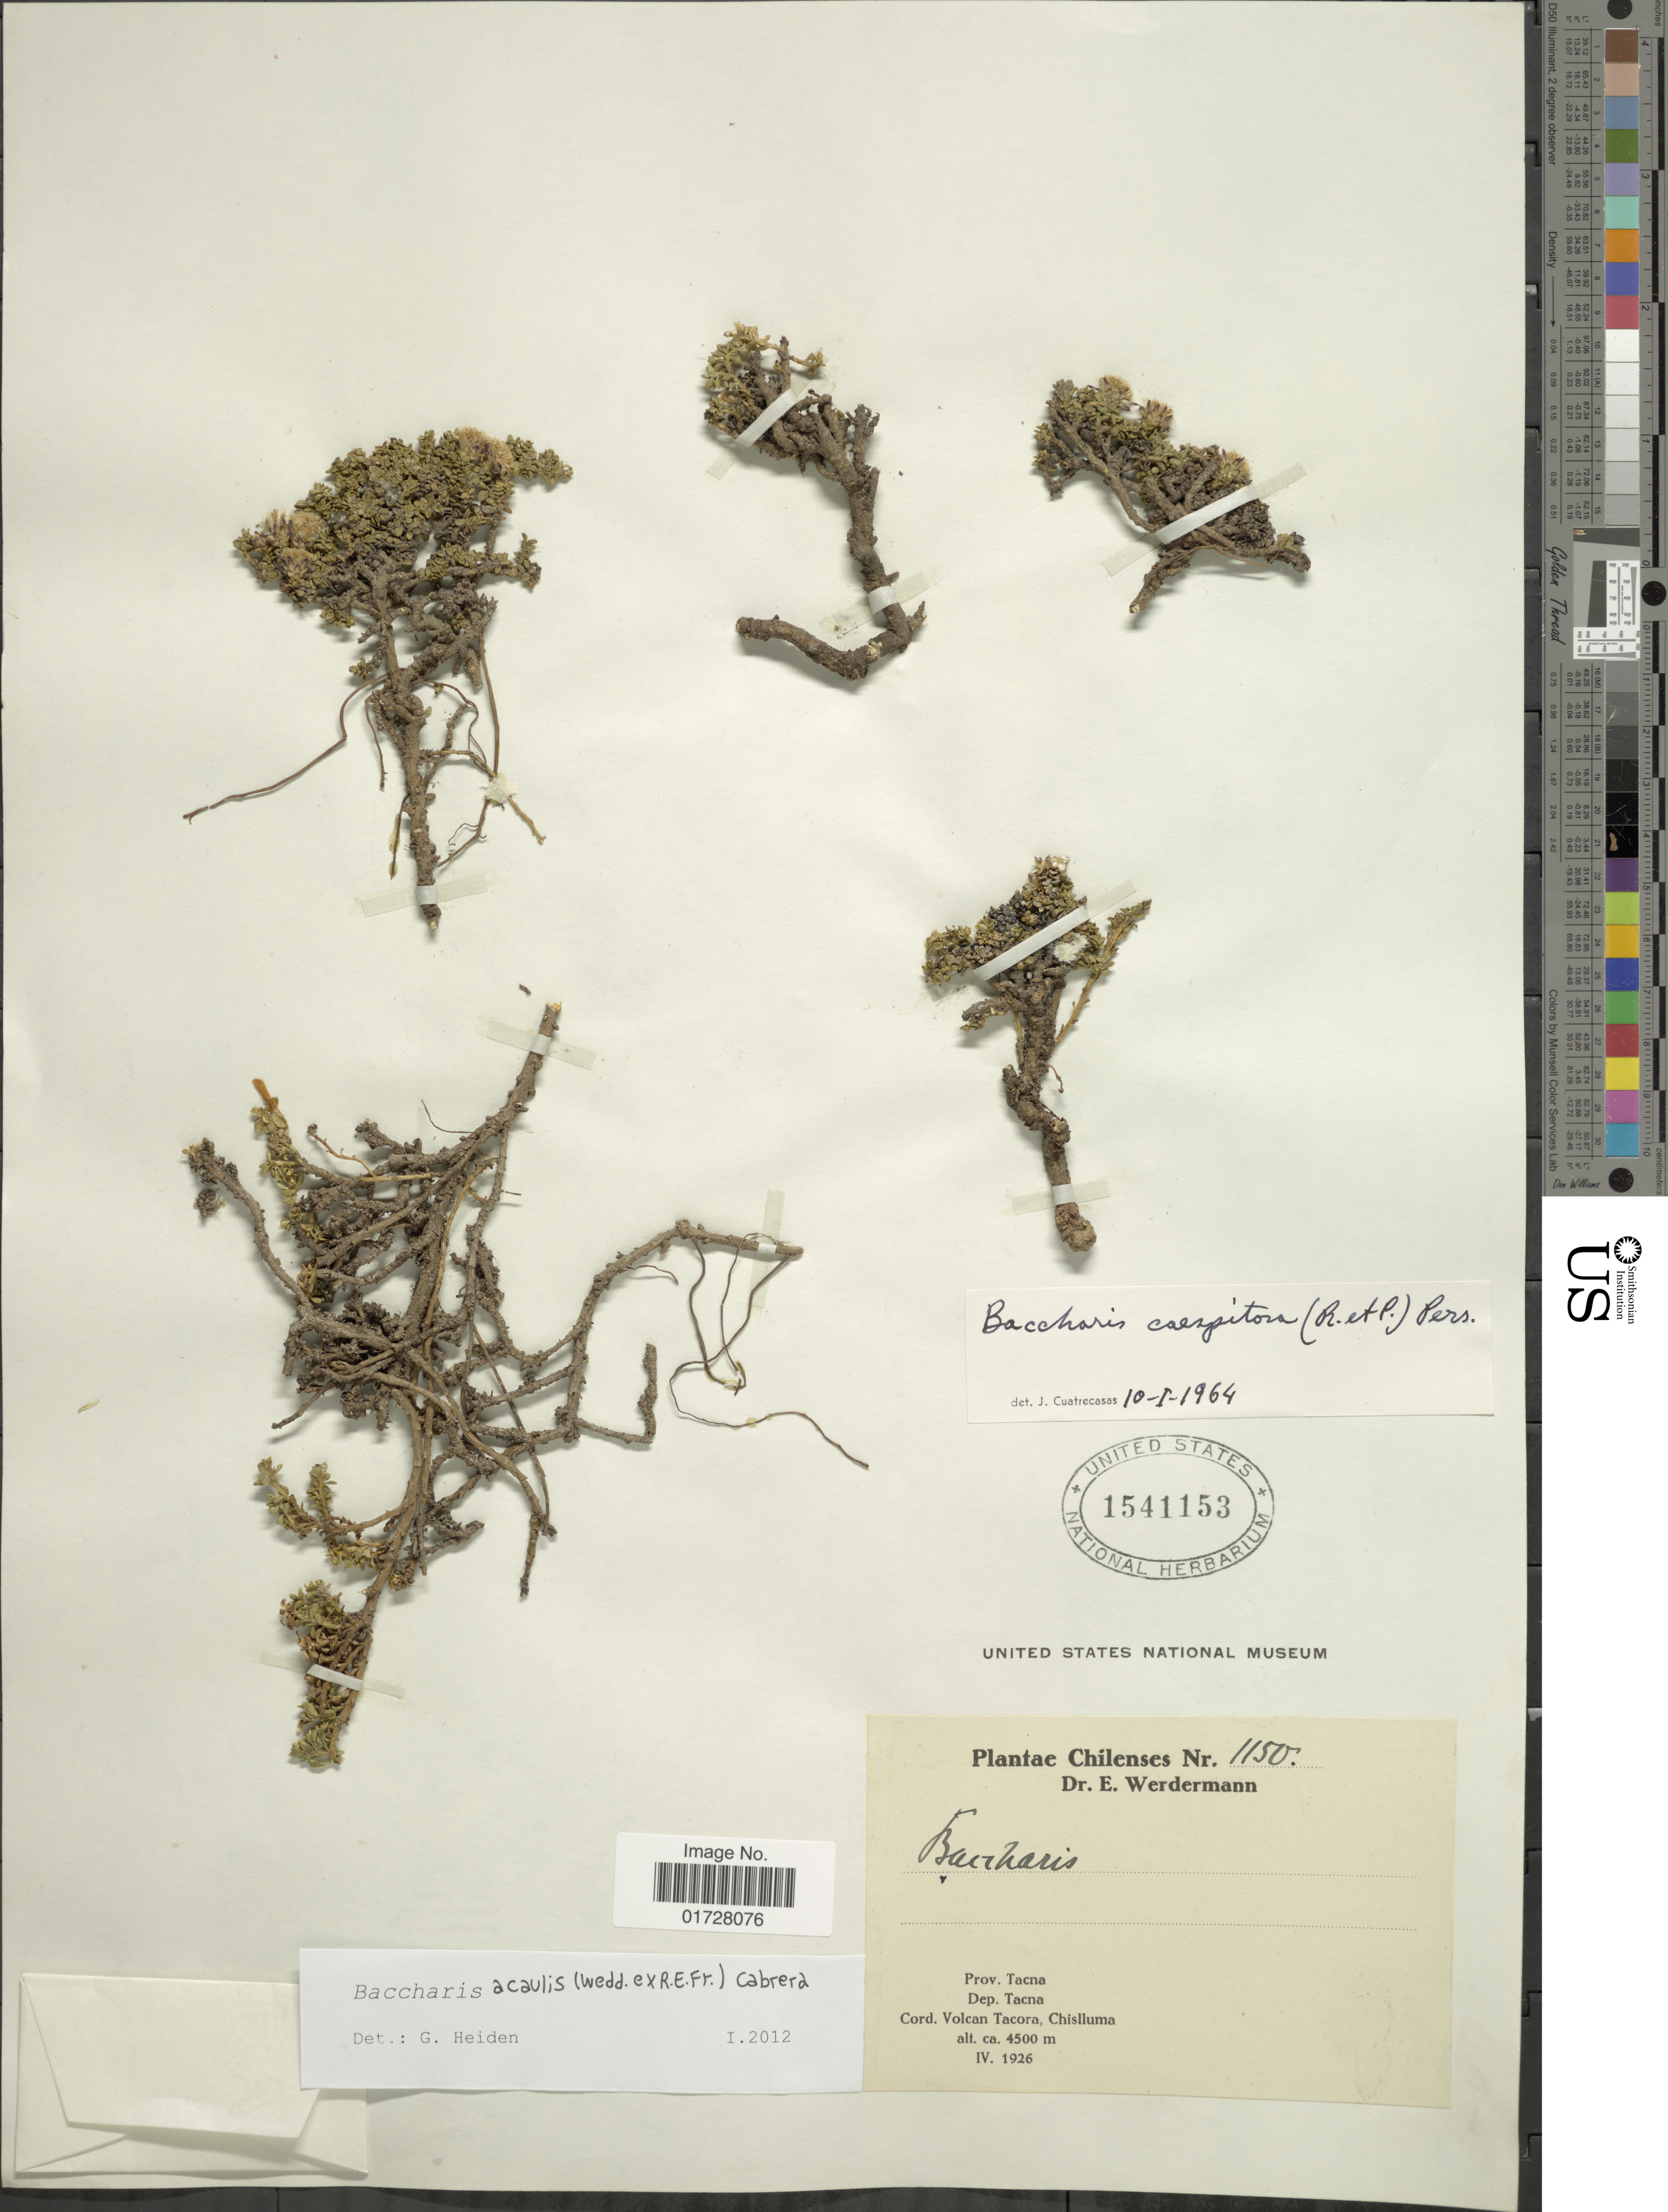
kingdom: Plantae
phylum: Tracheophyta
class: Magnoliopsida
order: Asterales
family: Asteraceae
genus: Baccharis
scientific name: Baccharis acaulis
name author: (Wedd. ex R.E. Fr.) Cabrera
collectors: E. Werdermann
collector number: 1150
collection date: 1926-04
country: Peru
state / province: Tacna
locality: Dep. Tacna, Cord. Volcan Tacora, Chislluma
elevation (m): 4500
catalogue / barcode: US 1541153